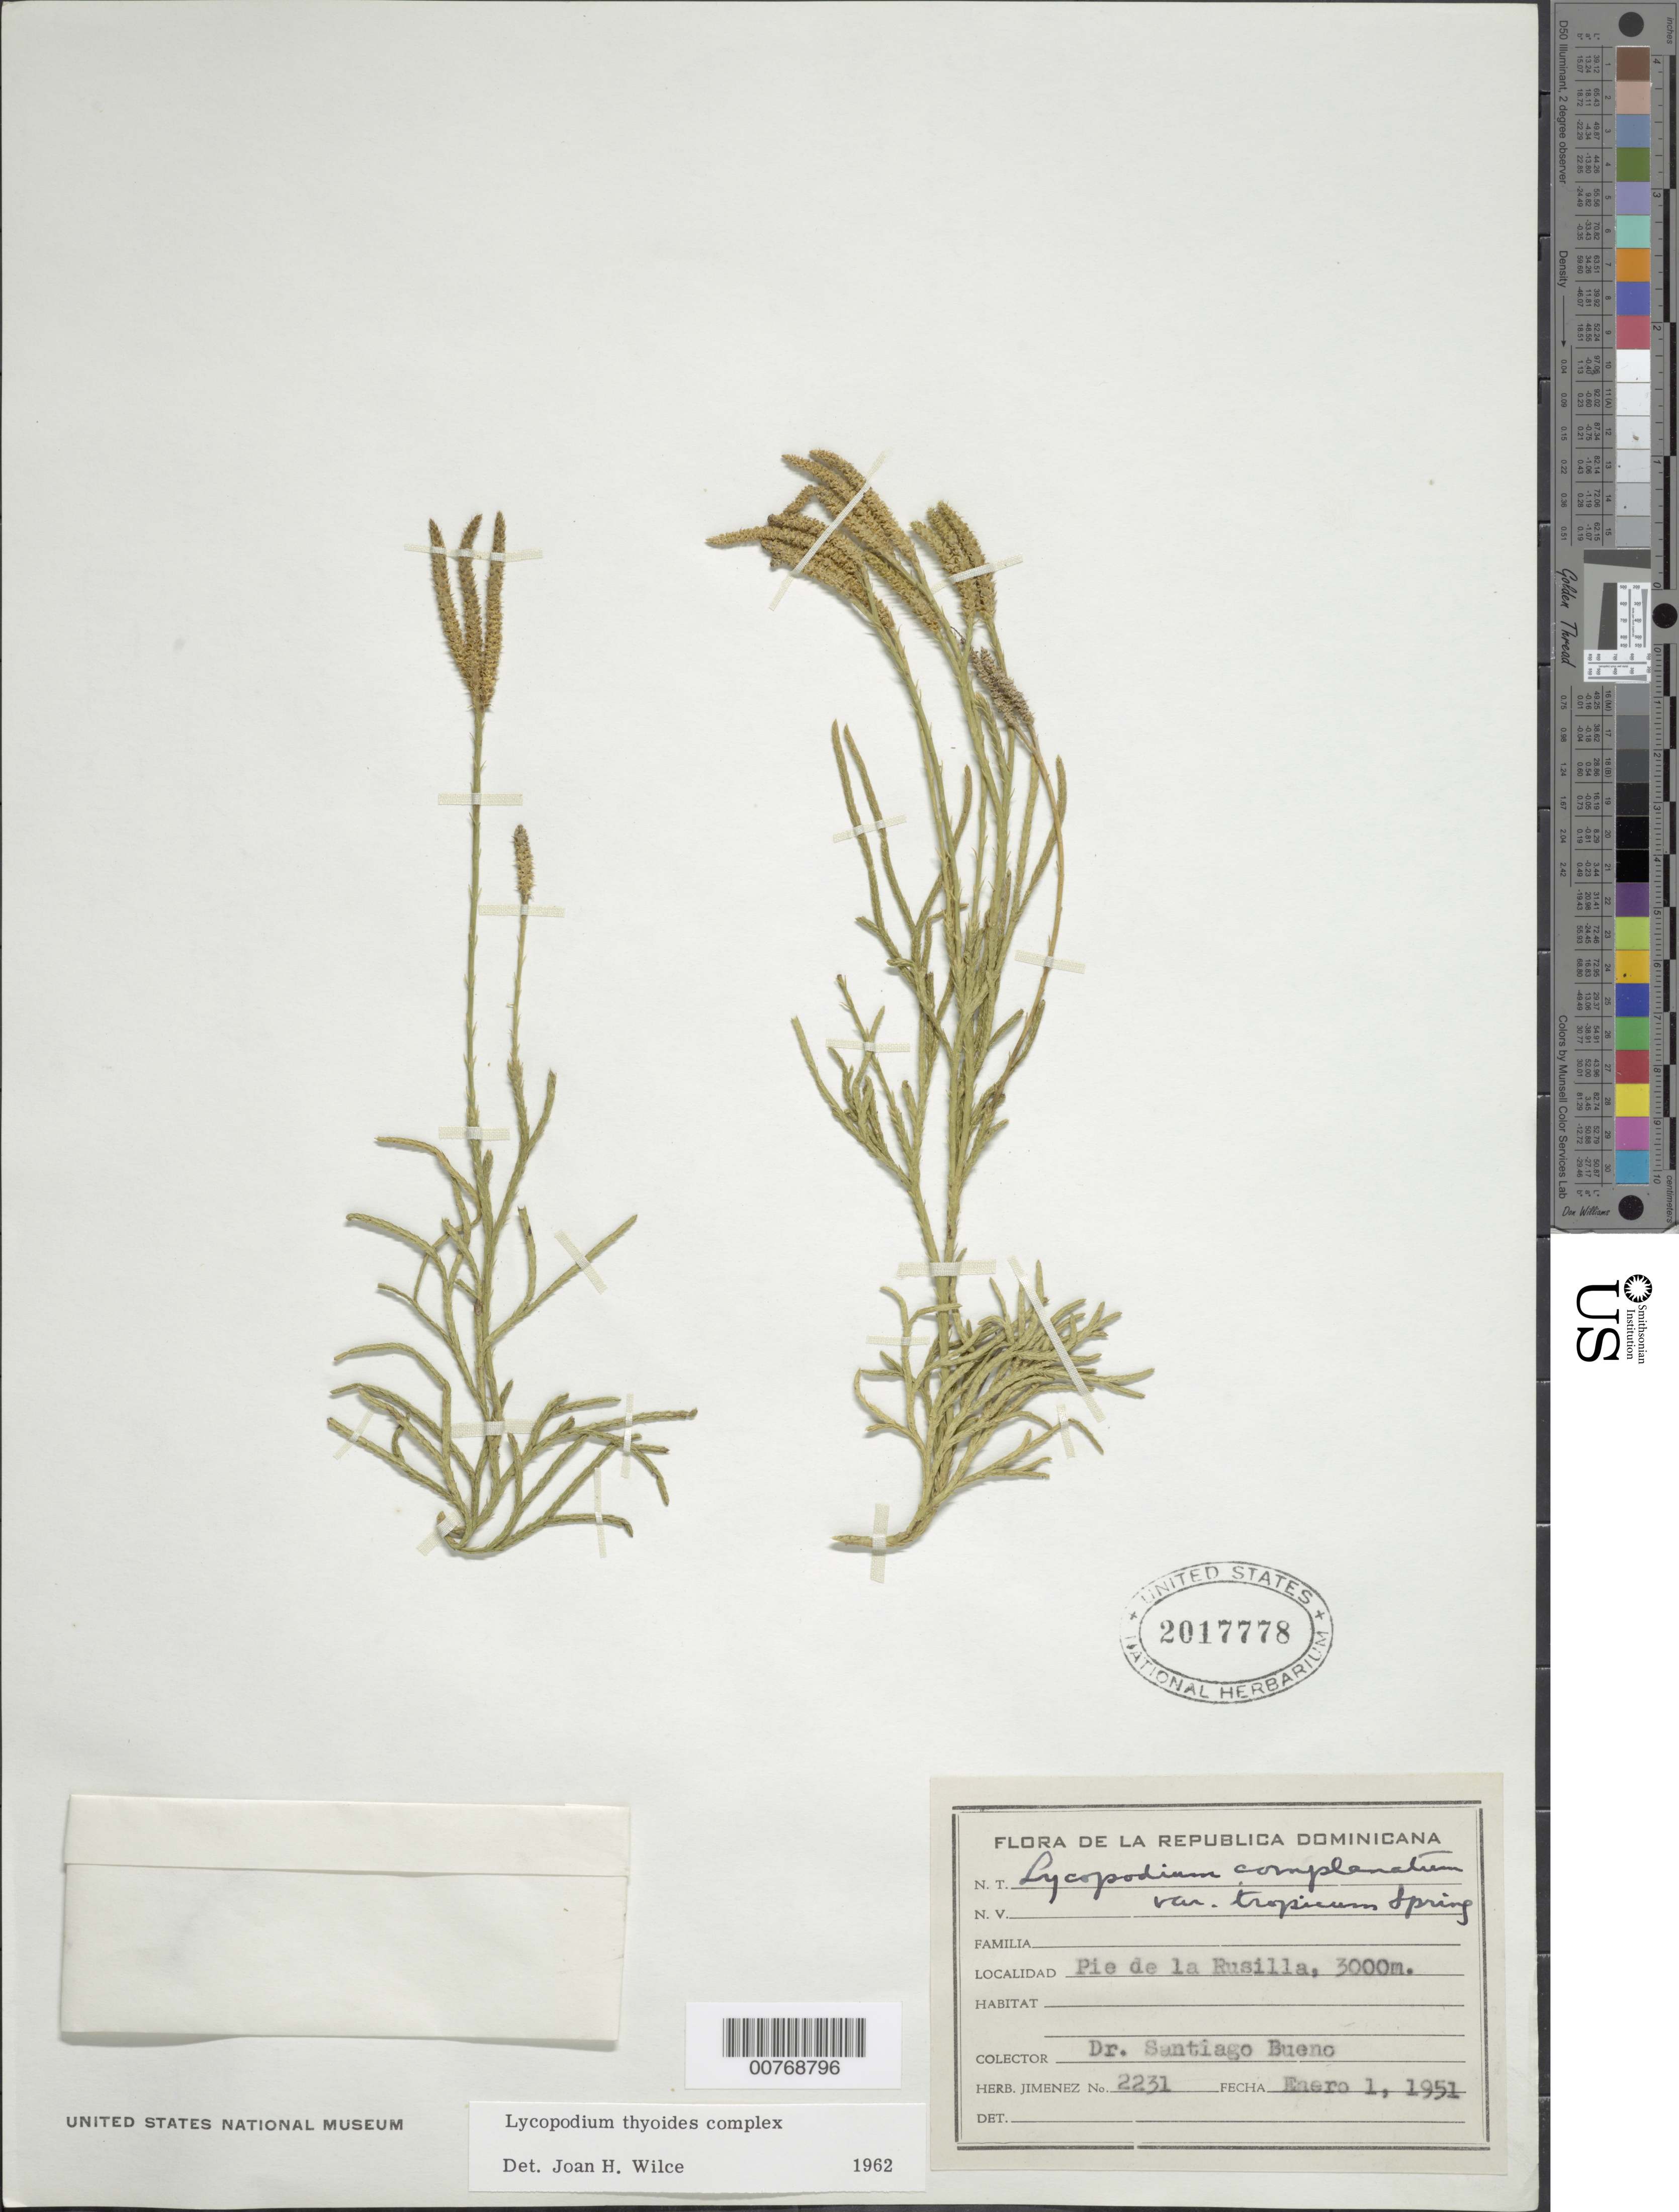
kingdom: Plantae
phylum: Tracheophyta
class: Lycopodiopsida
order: Lycopodiales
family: Lycopodiaceae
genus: Diphasiastrum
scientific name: Diphasiastrum thyoides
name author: (Humb. & Bonpl. ex Willd.) Holub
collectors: S. Bueno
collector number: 2231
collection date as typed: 01 Jan 1951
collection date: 1951-01-01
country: Dominican Republic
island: Hispaniola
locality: Pie de la Rusilla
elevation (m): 3000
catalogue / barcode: US 2017778